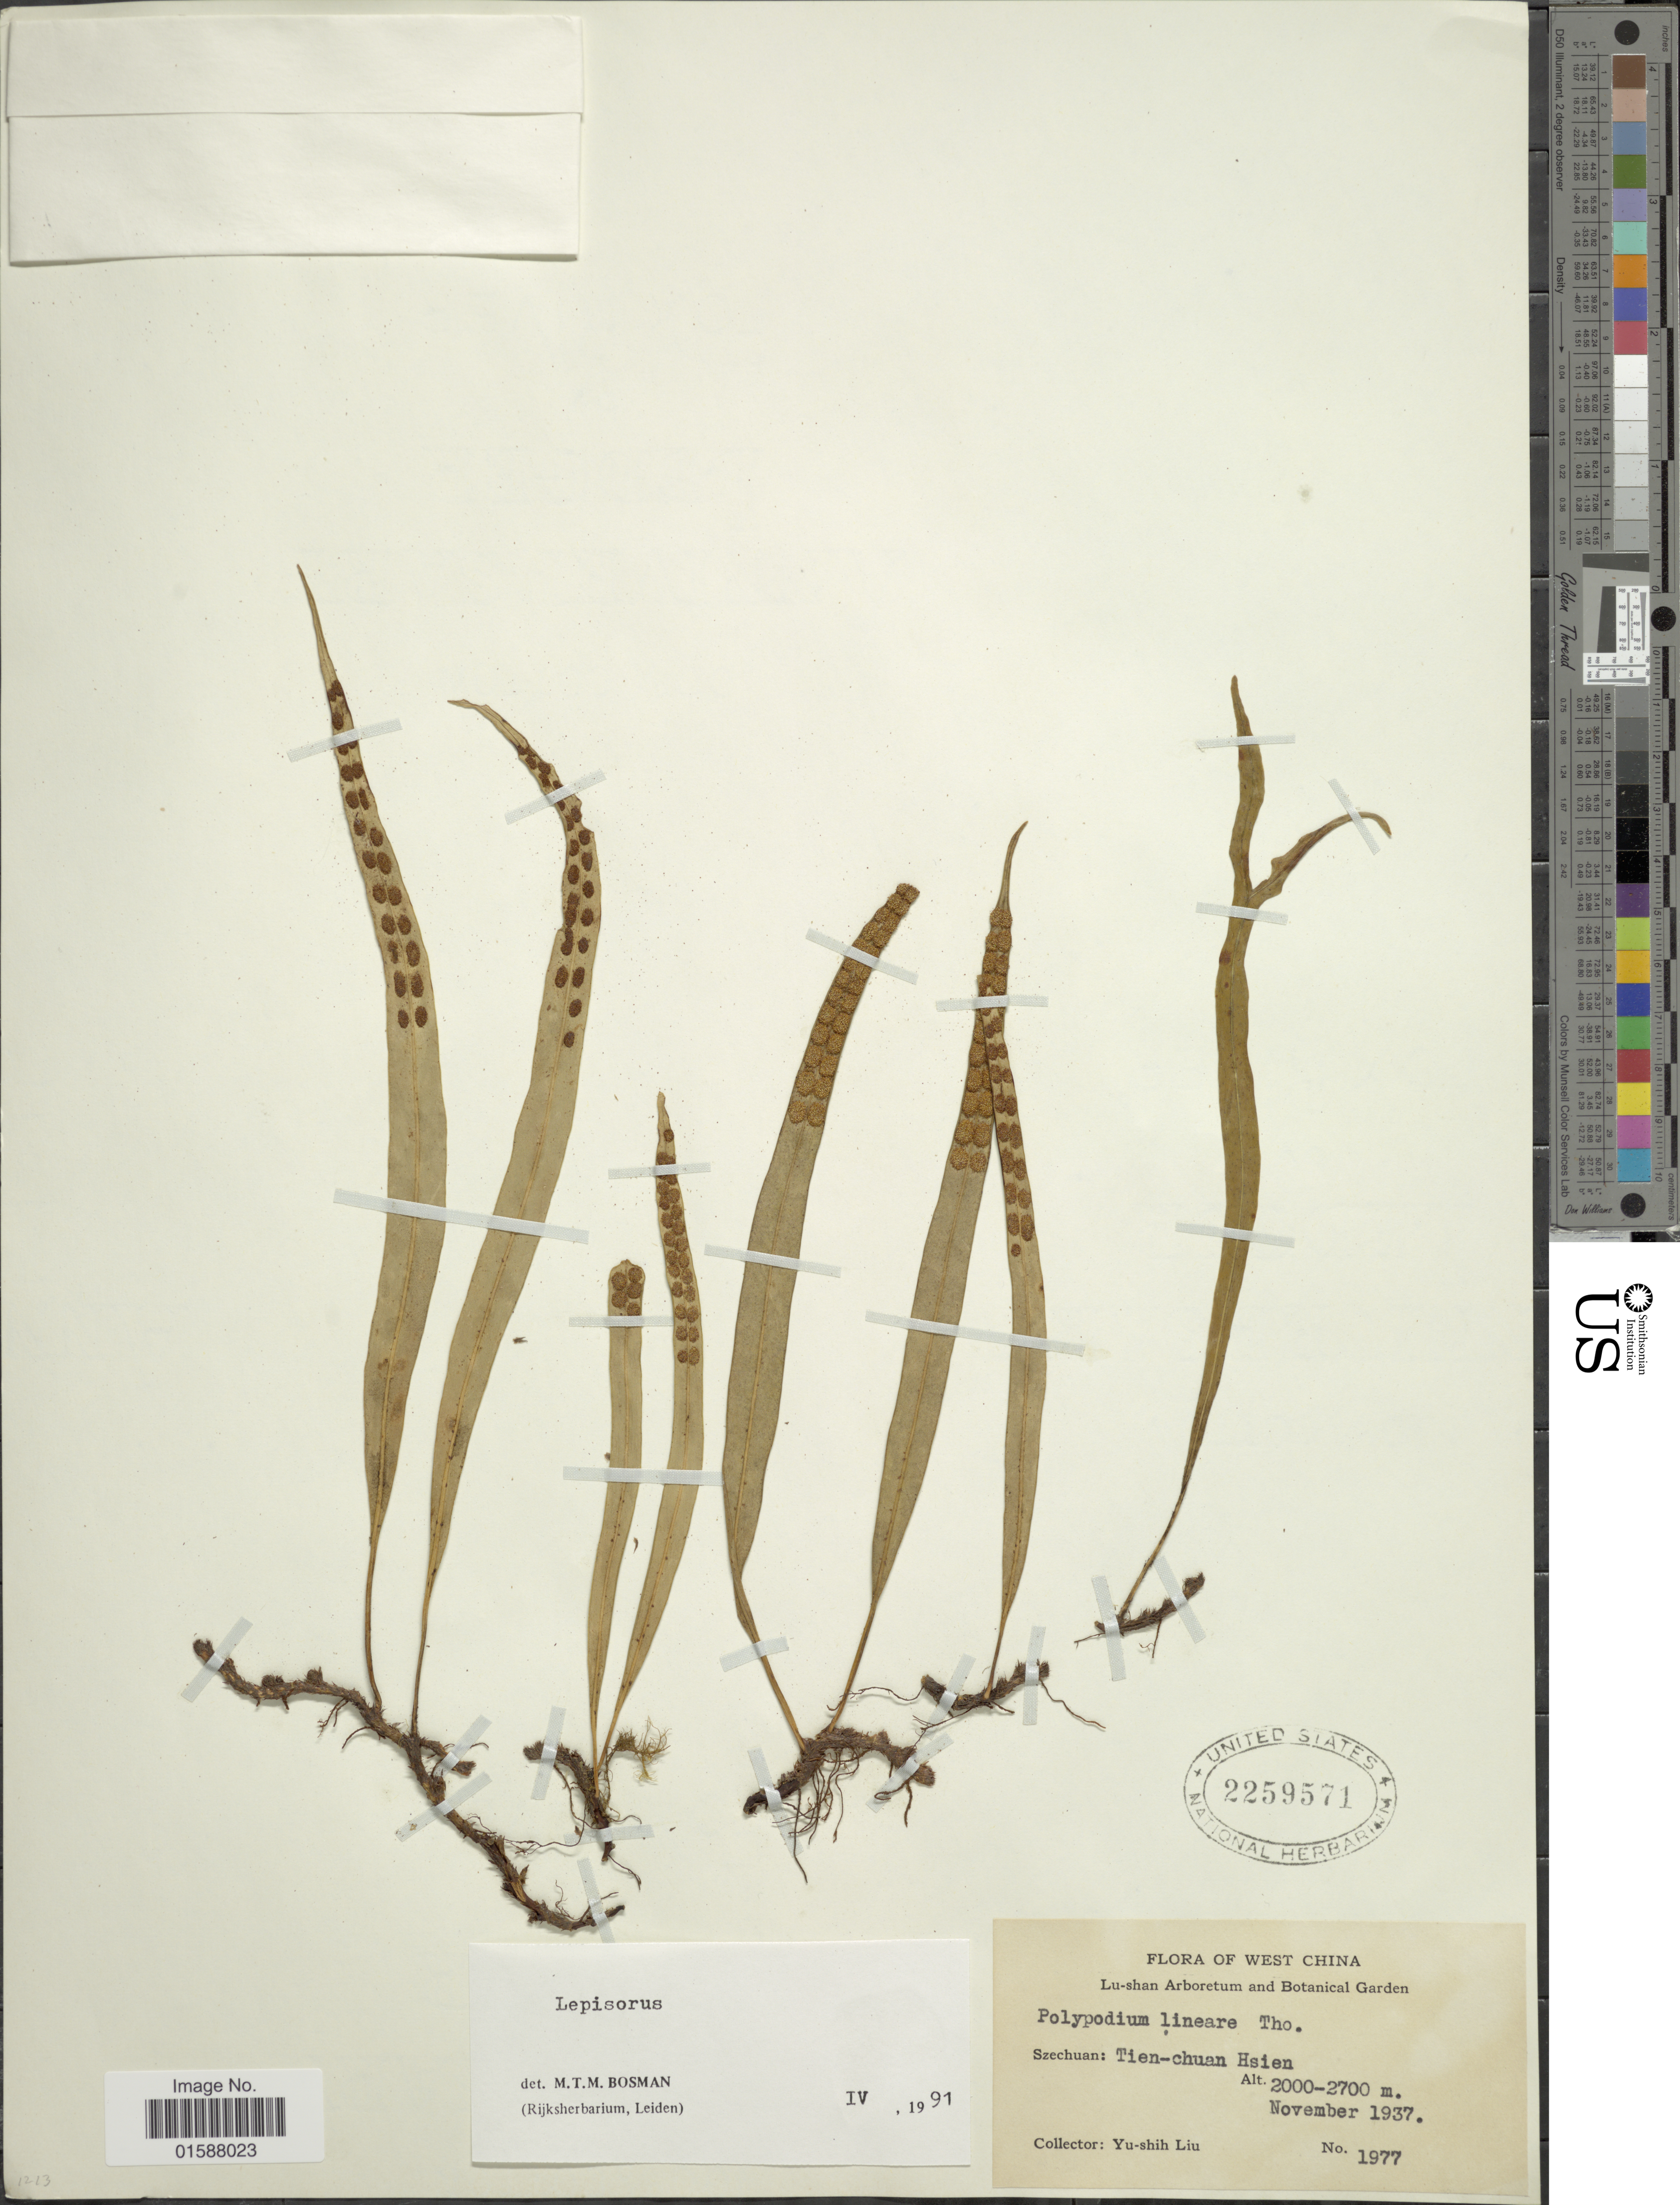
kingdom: Plantae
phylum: Tracheophyta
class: Polypodiopsida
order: Polypodiales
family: Polypodiaceae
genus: Lepisorus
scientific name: Lepisorus thunbergianus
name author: (Kaulf.) Ching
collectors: Y.-S. Liu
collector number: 1977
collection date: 1937-11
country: China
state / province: Sichuan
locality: West China. Szechuan: Tien-chuan Hsien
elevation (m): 2000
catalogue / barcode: US 2259571